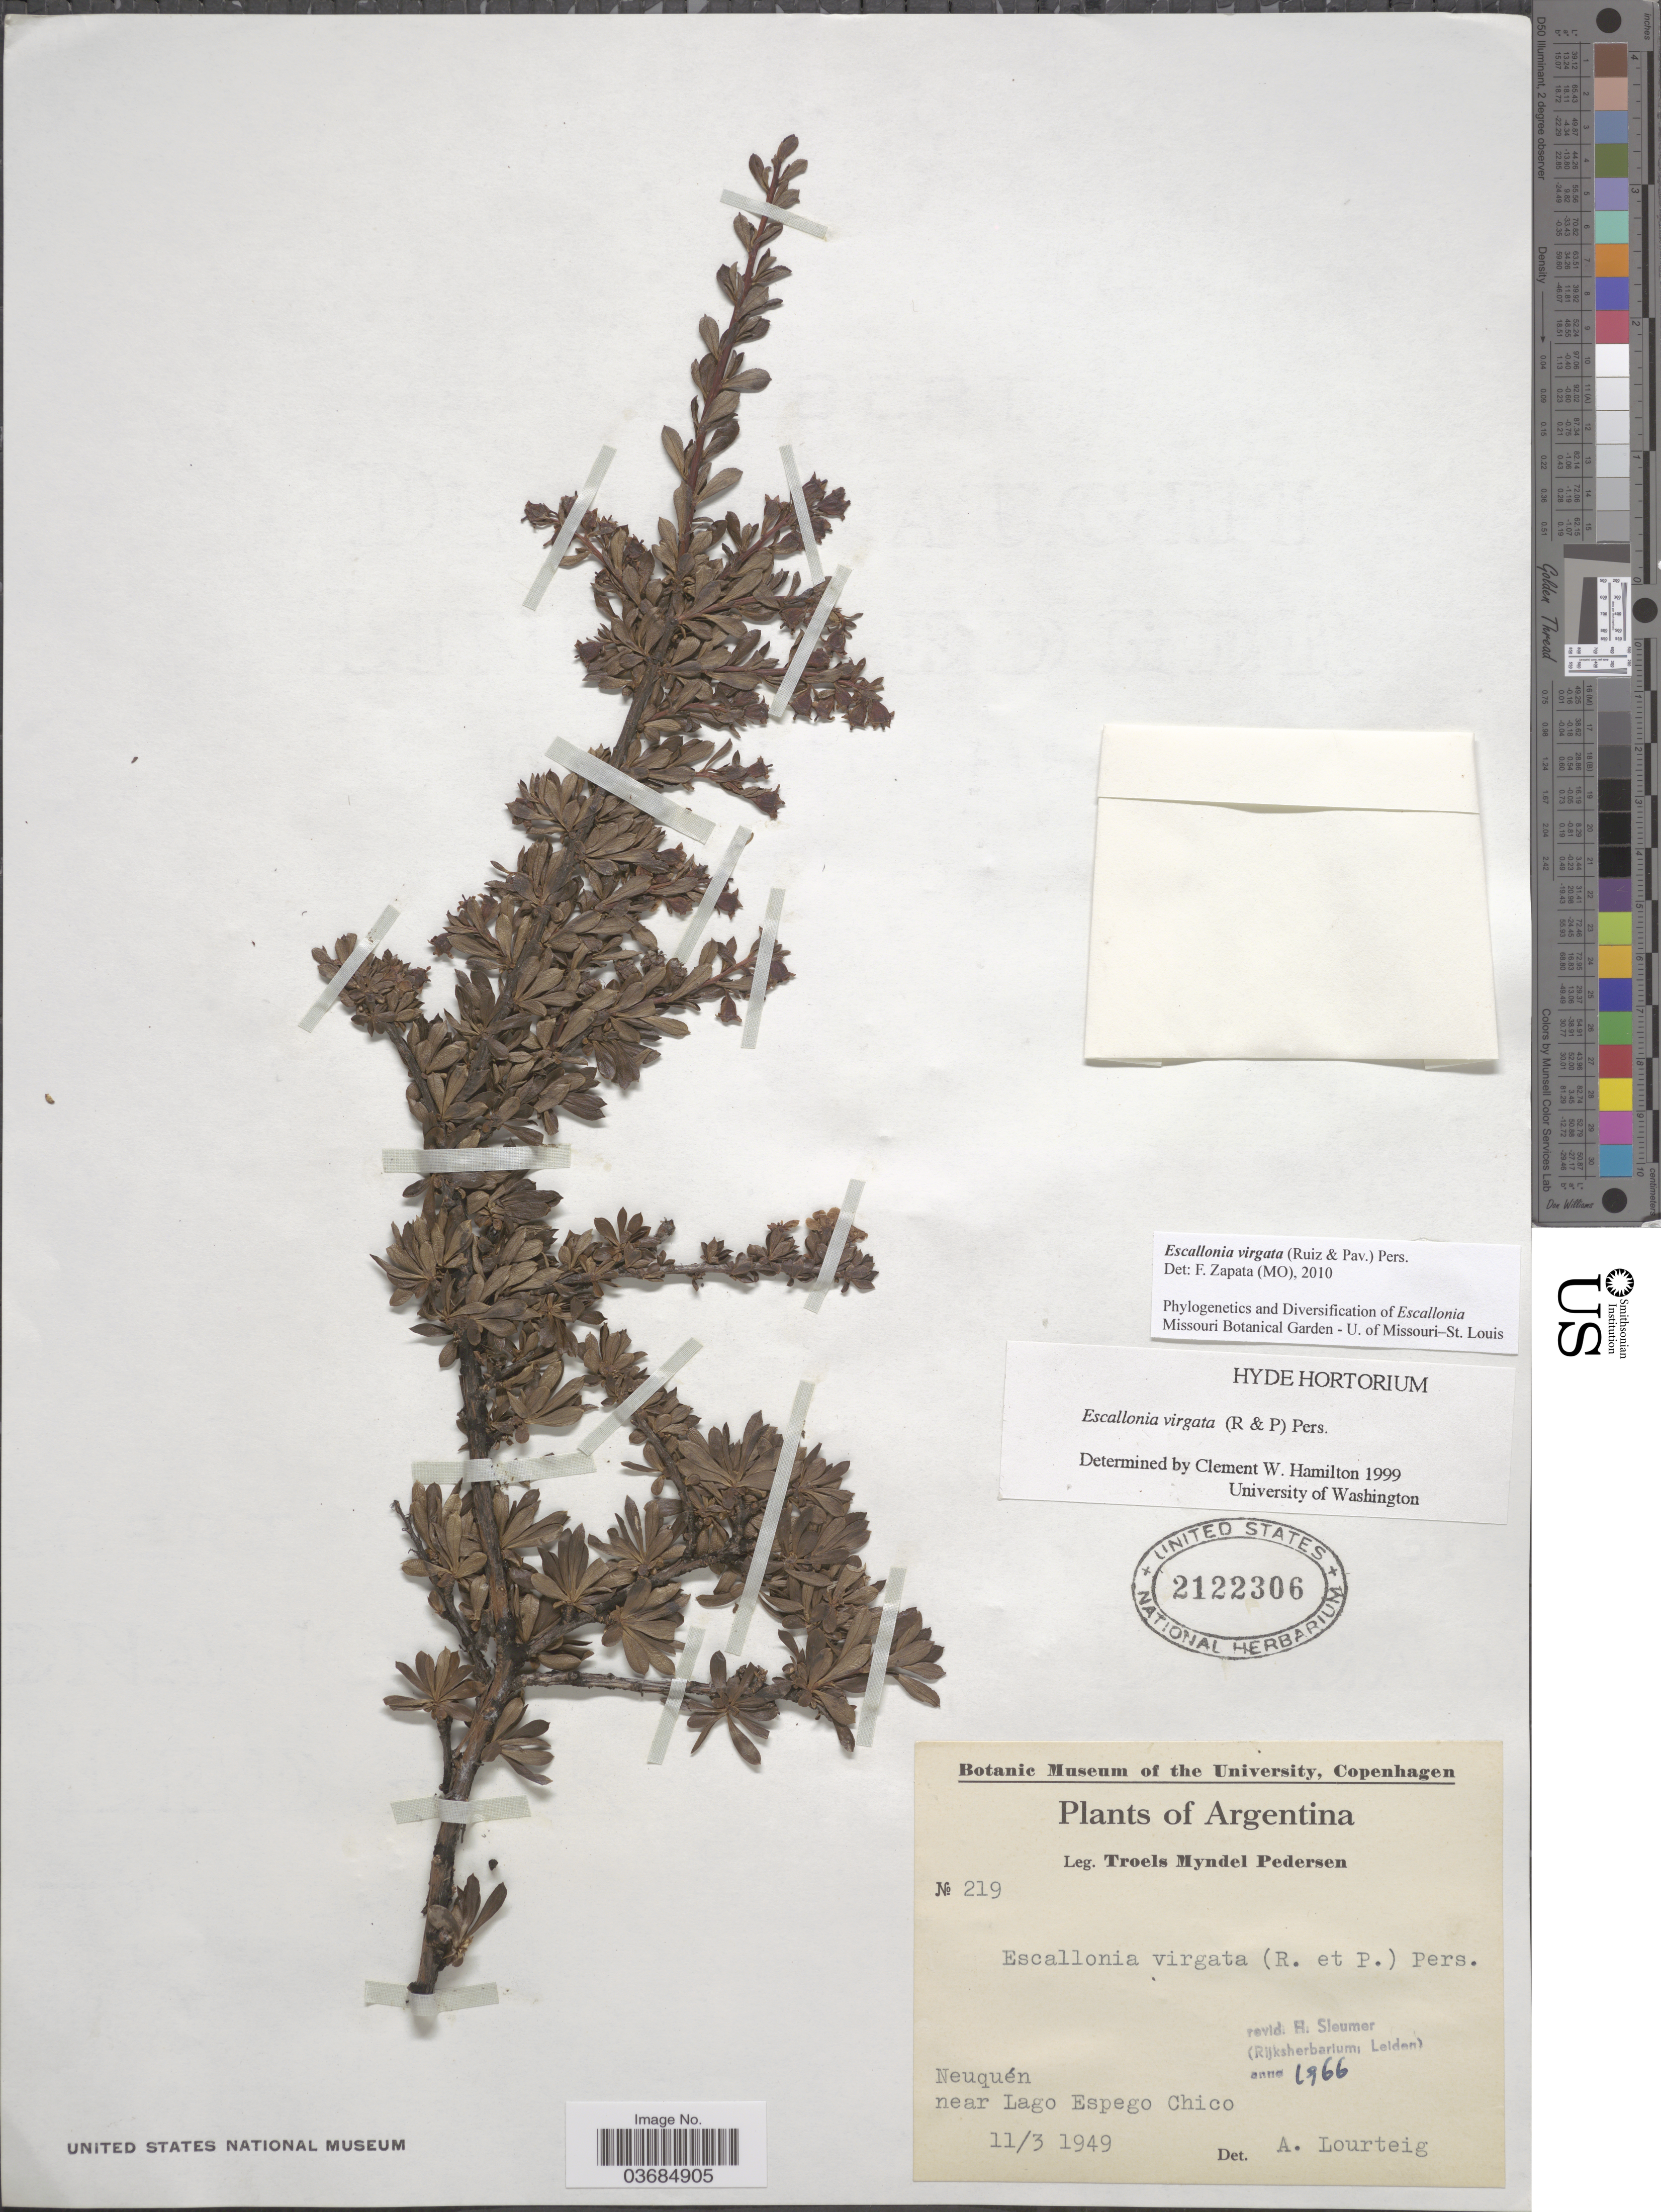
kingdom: Plantae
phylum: Tracheophyta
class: Magnoliopsida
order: Escalloniales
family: Escalloniaceae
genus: Escallonia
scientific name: Escallonia virgata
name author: (Ruiz & Pav.) Pers.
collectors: T. Pederson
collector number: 219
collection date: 1949-03-11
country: Argentina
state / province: Neuquen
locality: Near Lago Espego Chico.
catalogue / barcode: US 2122306